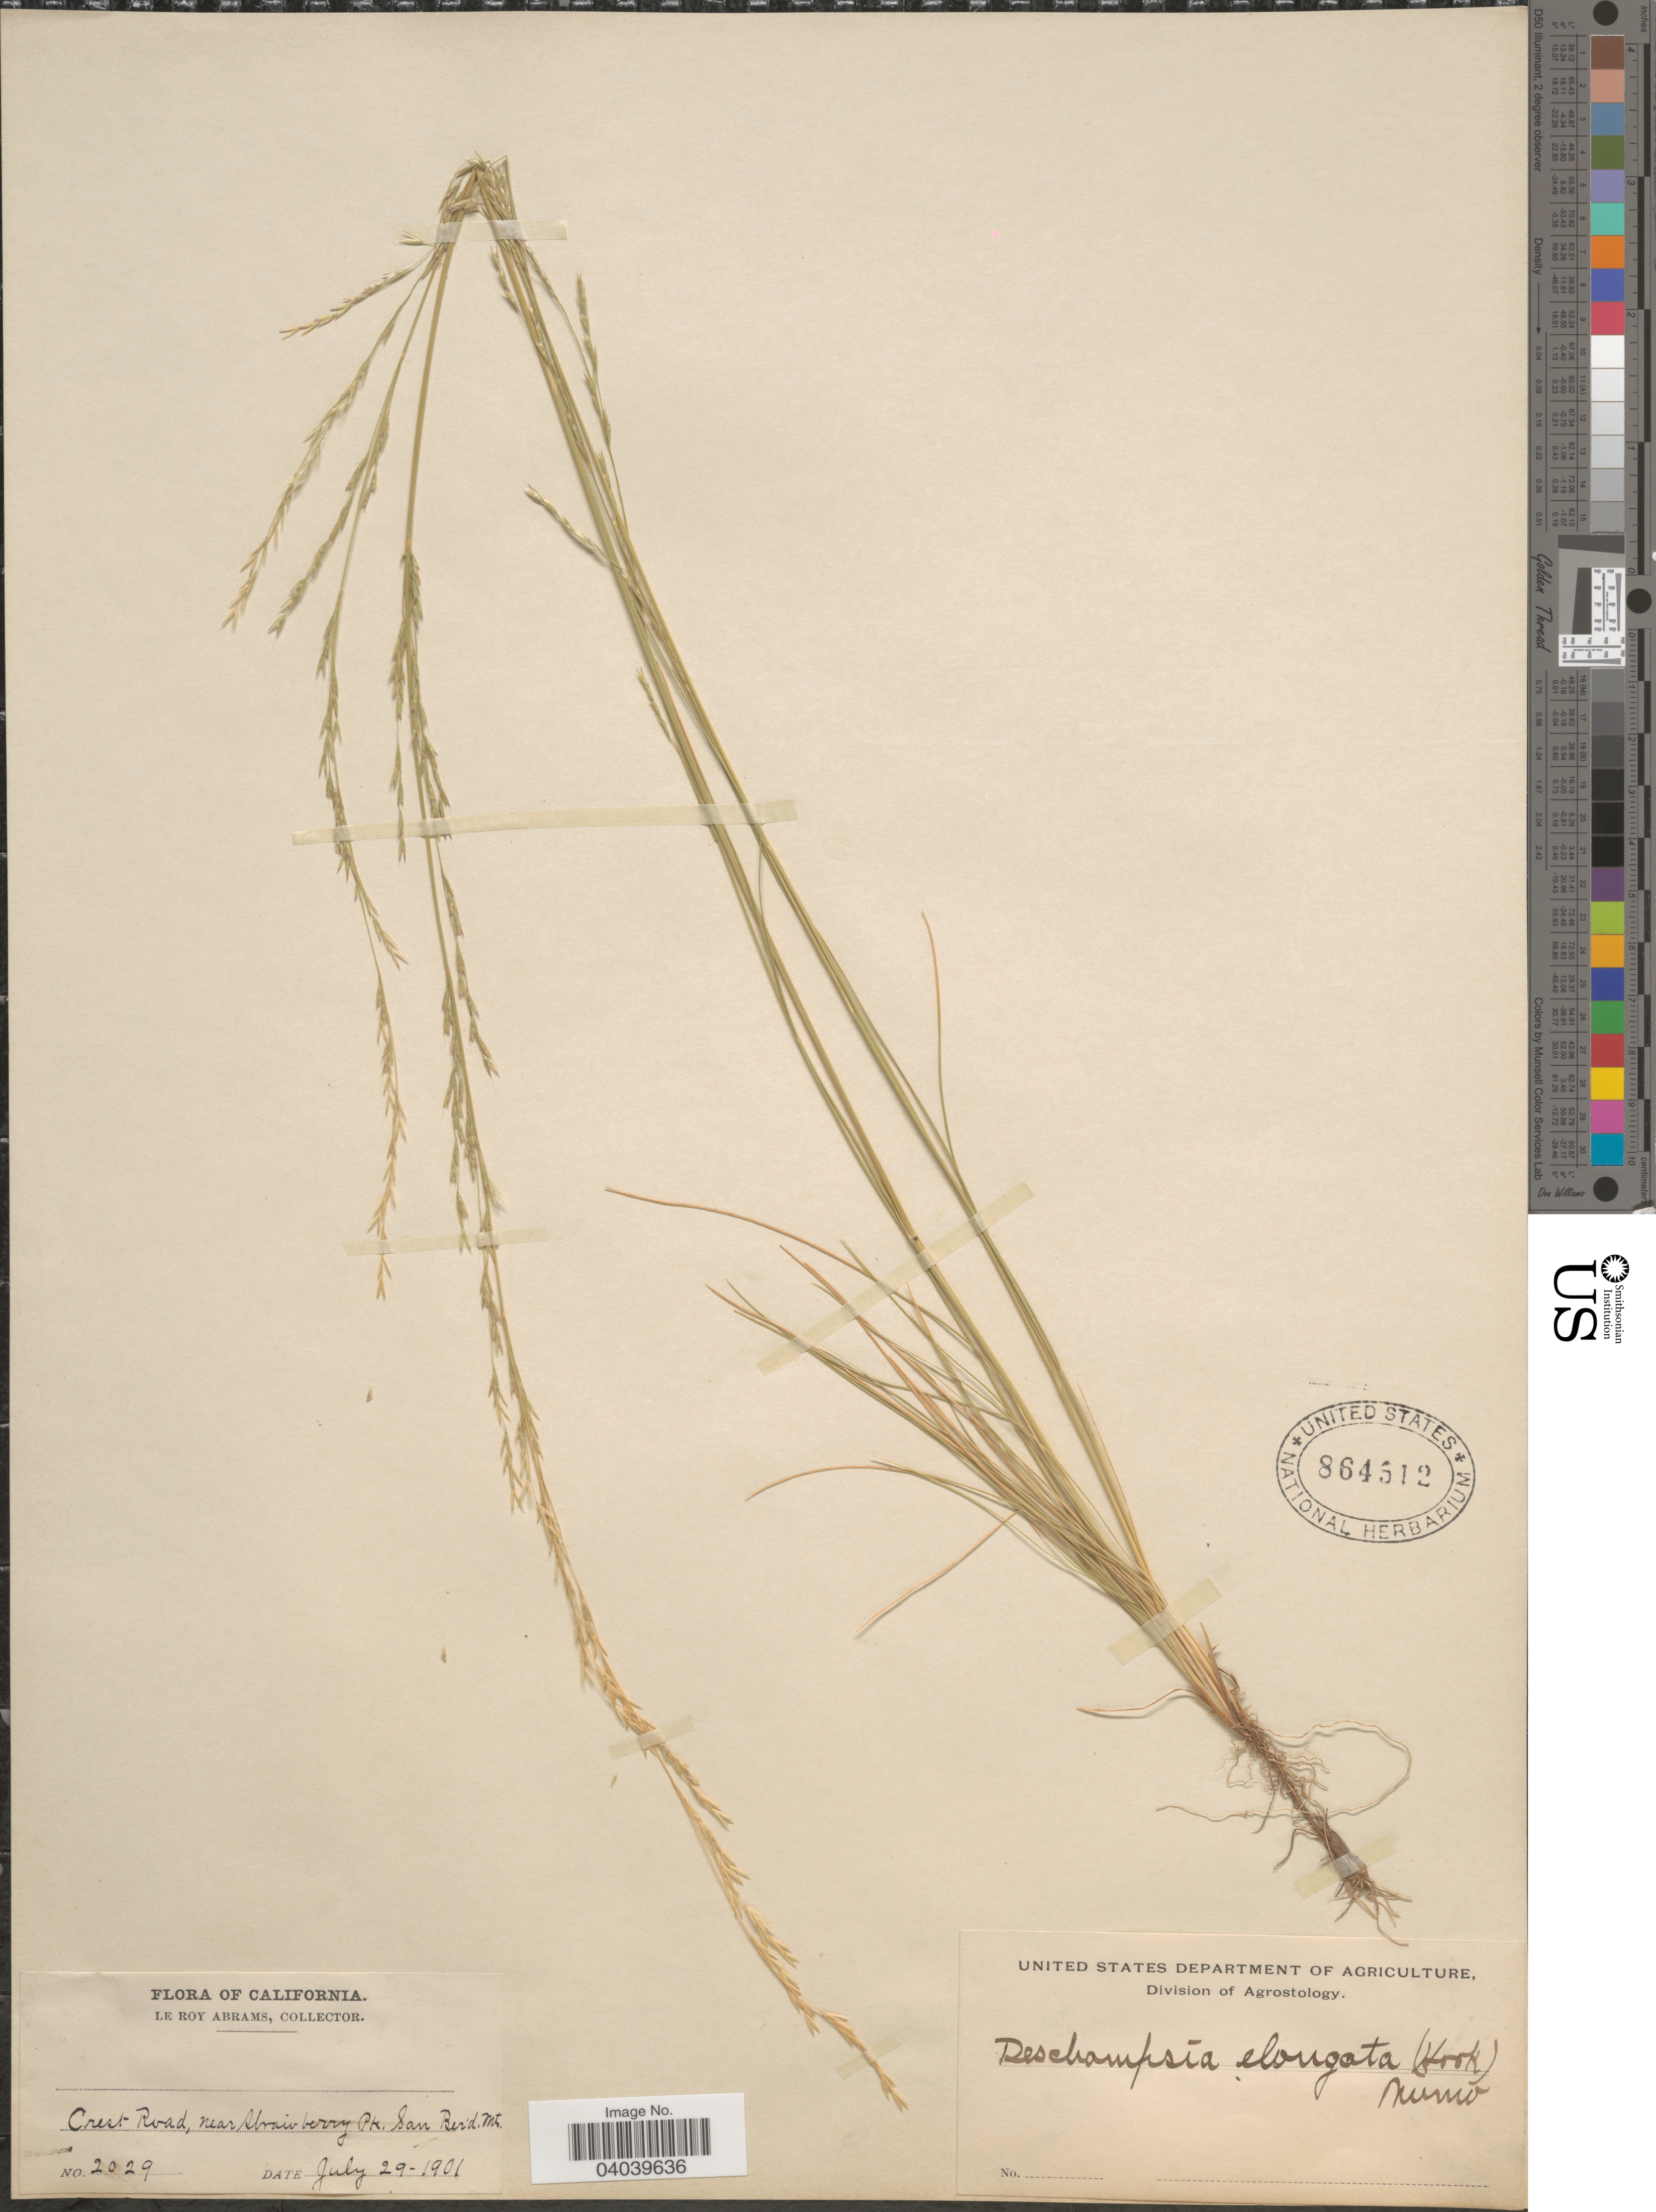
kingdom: Plantae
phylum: Tracheophyta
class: Liliopsida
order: Poales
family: Poaceae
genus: Deschampsia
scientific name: Deschampsia elongata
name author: (Hook.) Munro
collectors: L. Abrams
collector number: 2029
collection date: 1901-07-29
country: United States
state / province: California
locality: Rest Road, near Strawberry Pk., San Ber'd. Mts.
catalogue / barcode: US 864512